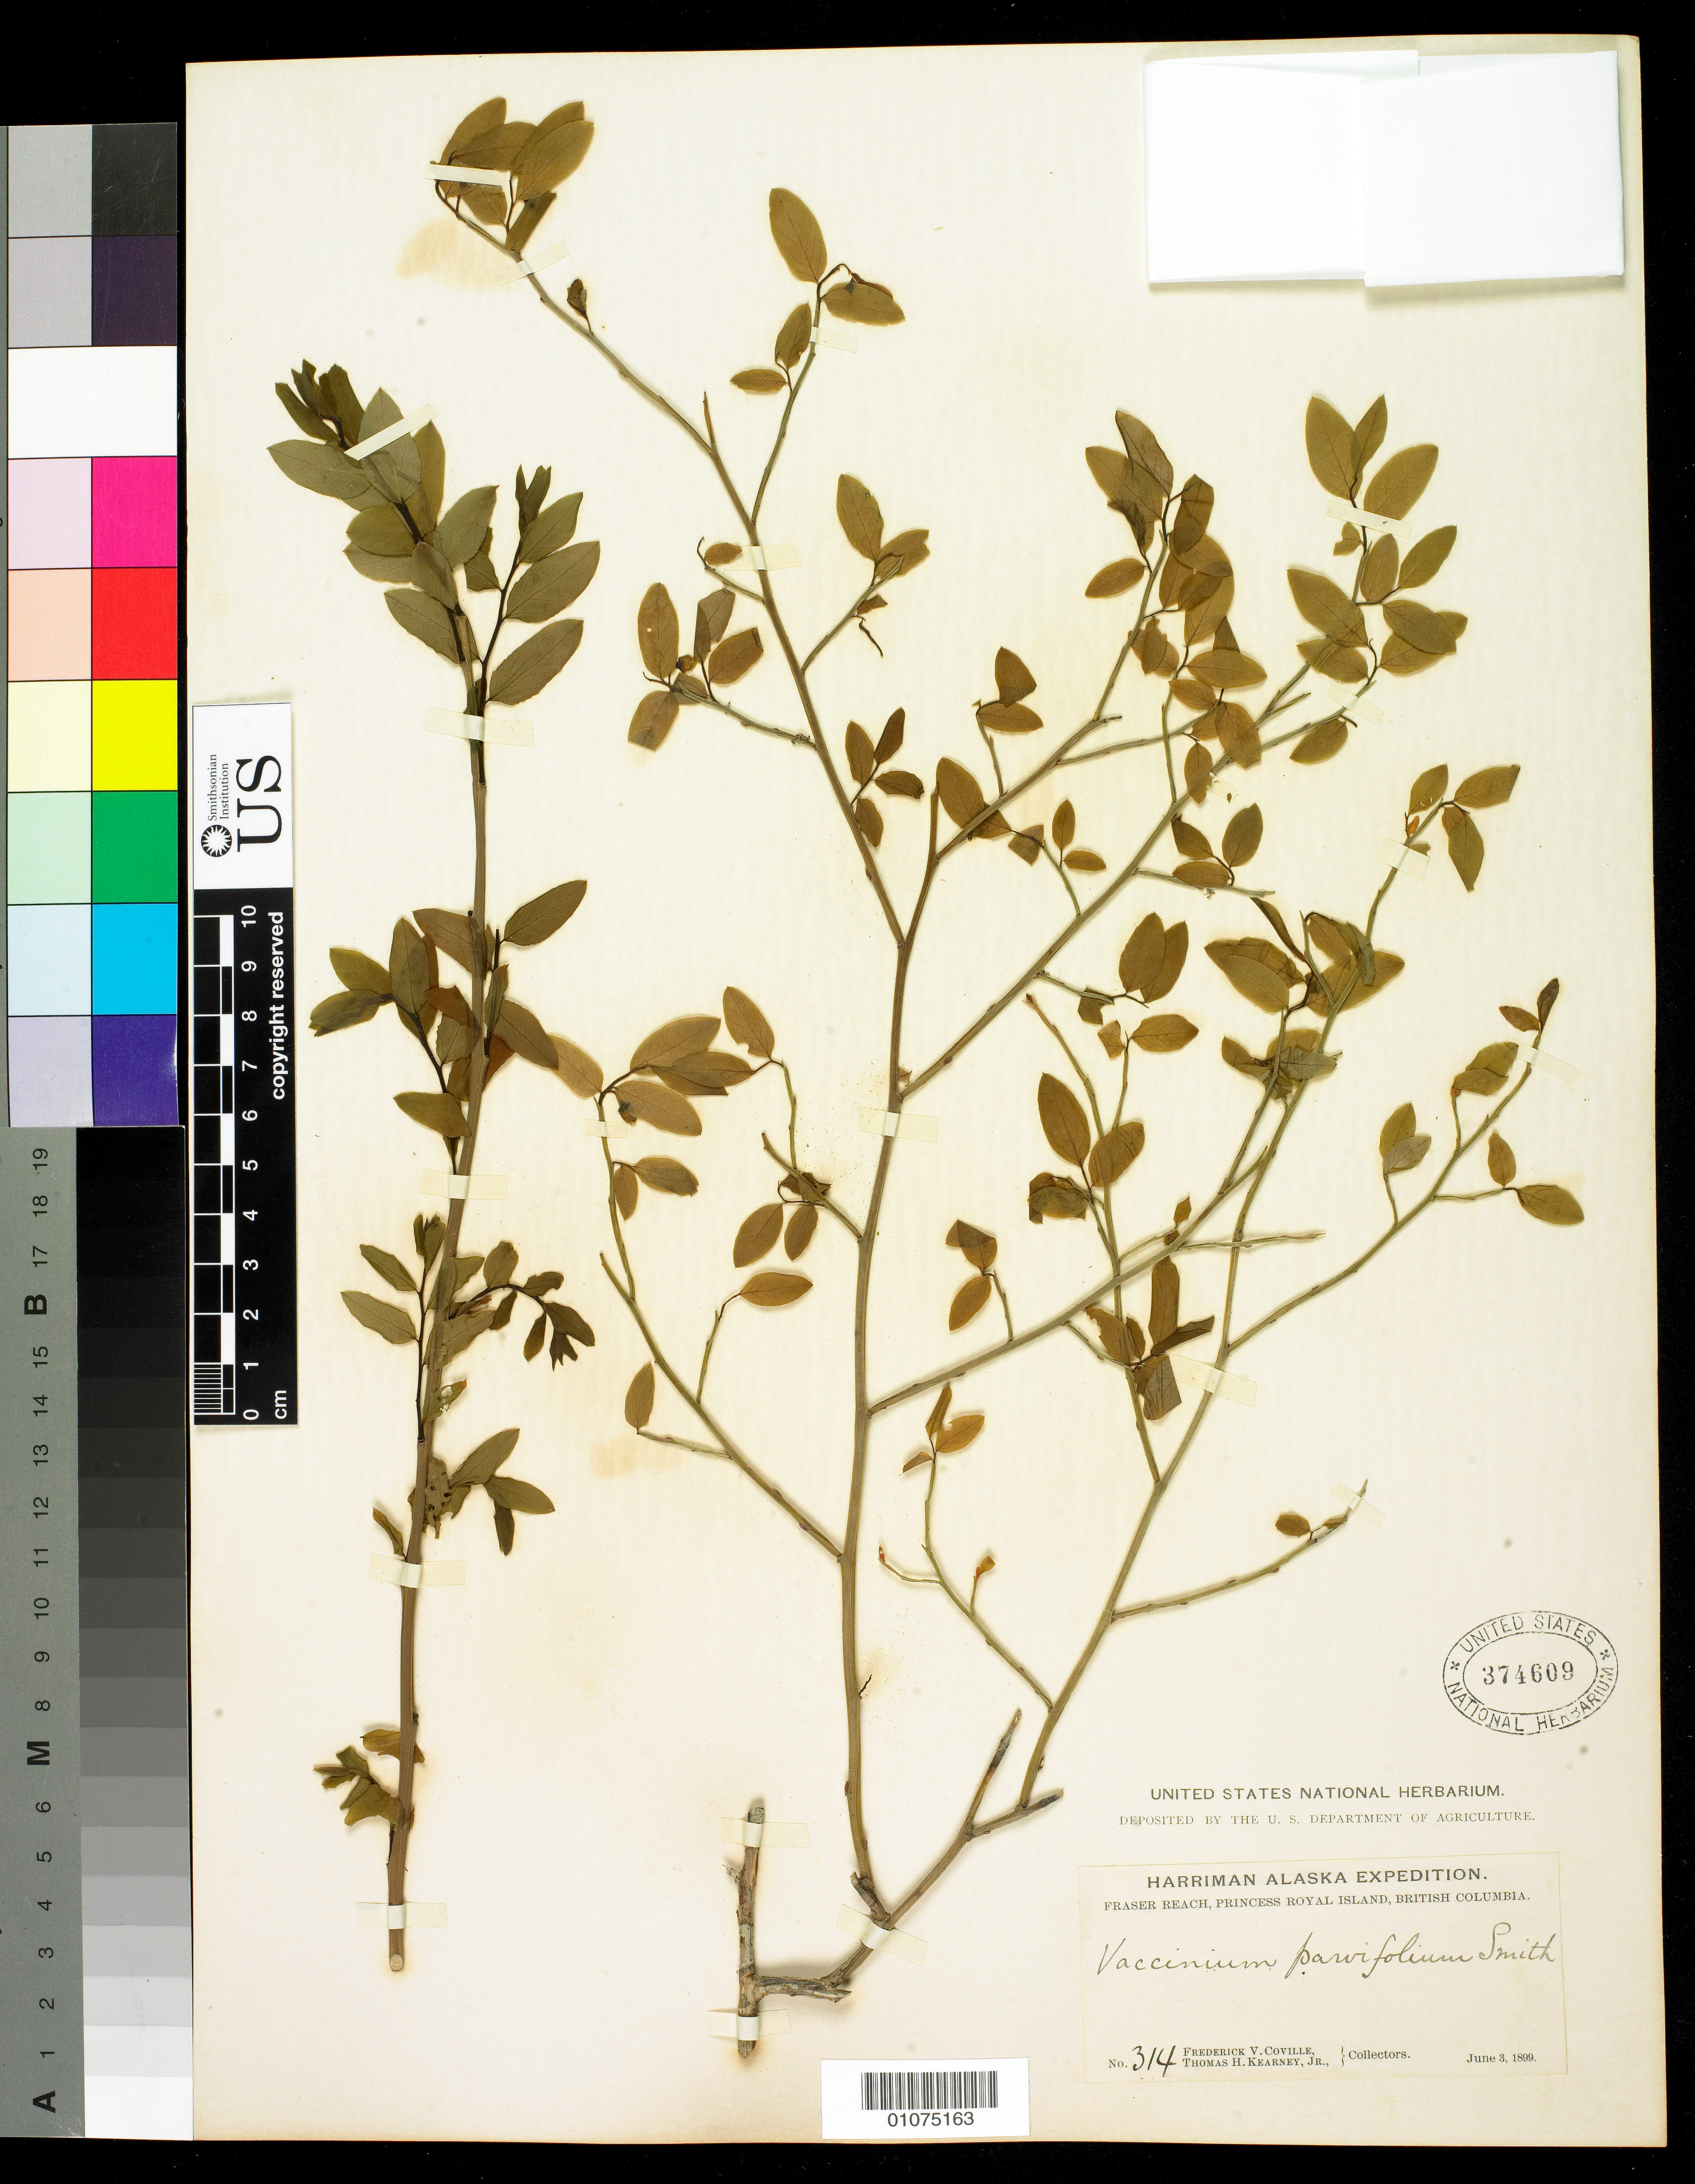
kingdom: Plantae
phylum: Tracheophyta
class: Magnoliopsida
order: Ericales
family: Ericaceae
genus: Vaccinium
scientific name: Vaccinium parvifolium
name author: Small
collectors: F. V. Coville & T. H. Kearney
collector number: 314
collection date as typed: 3 Jun 1899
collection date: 1899-06-03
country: Canada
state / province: British Columbia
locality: Fraser Reach, Princess Royal Island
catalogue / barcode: US 374609